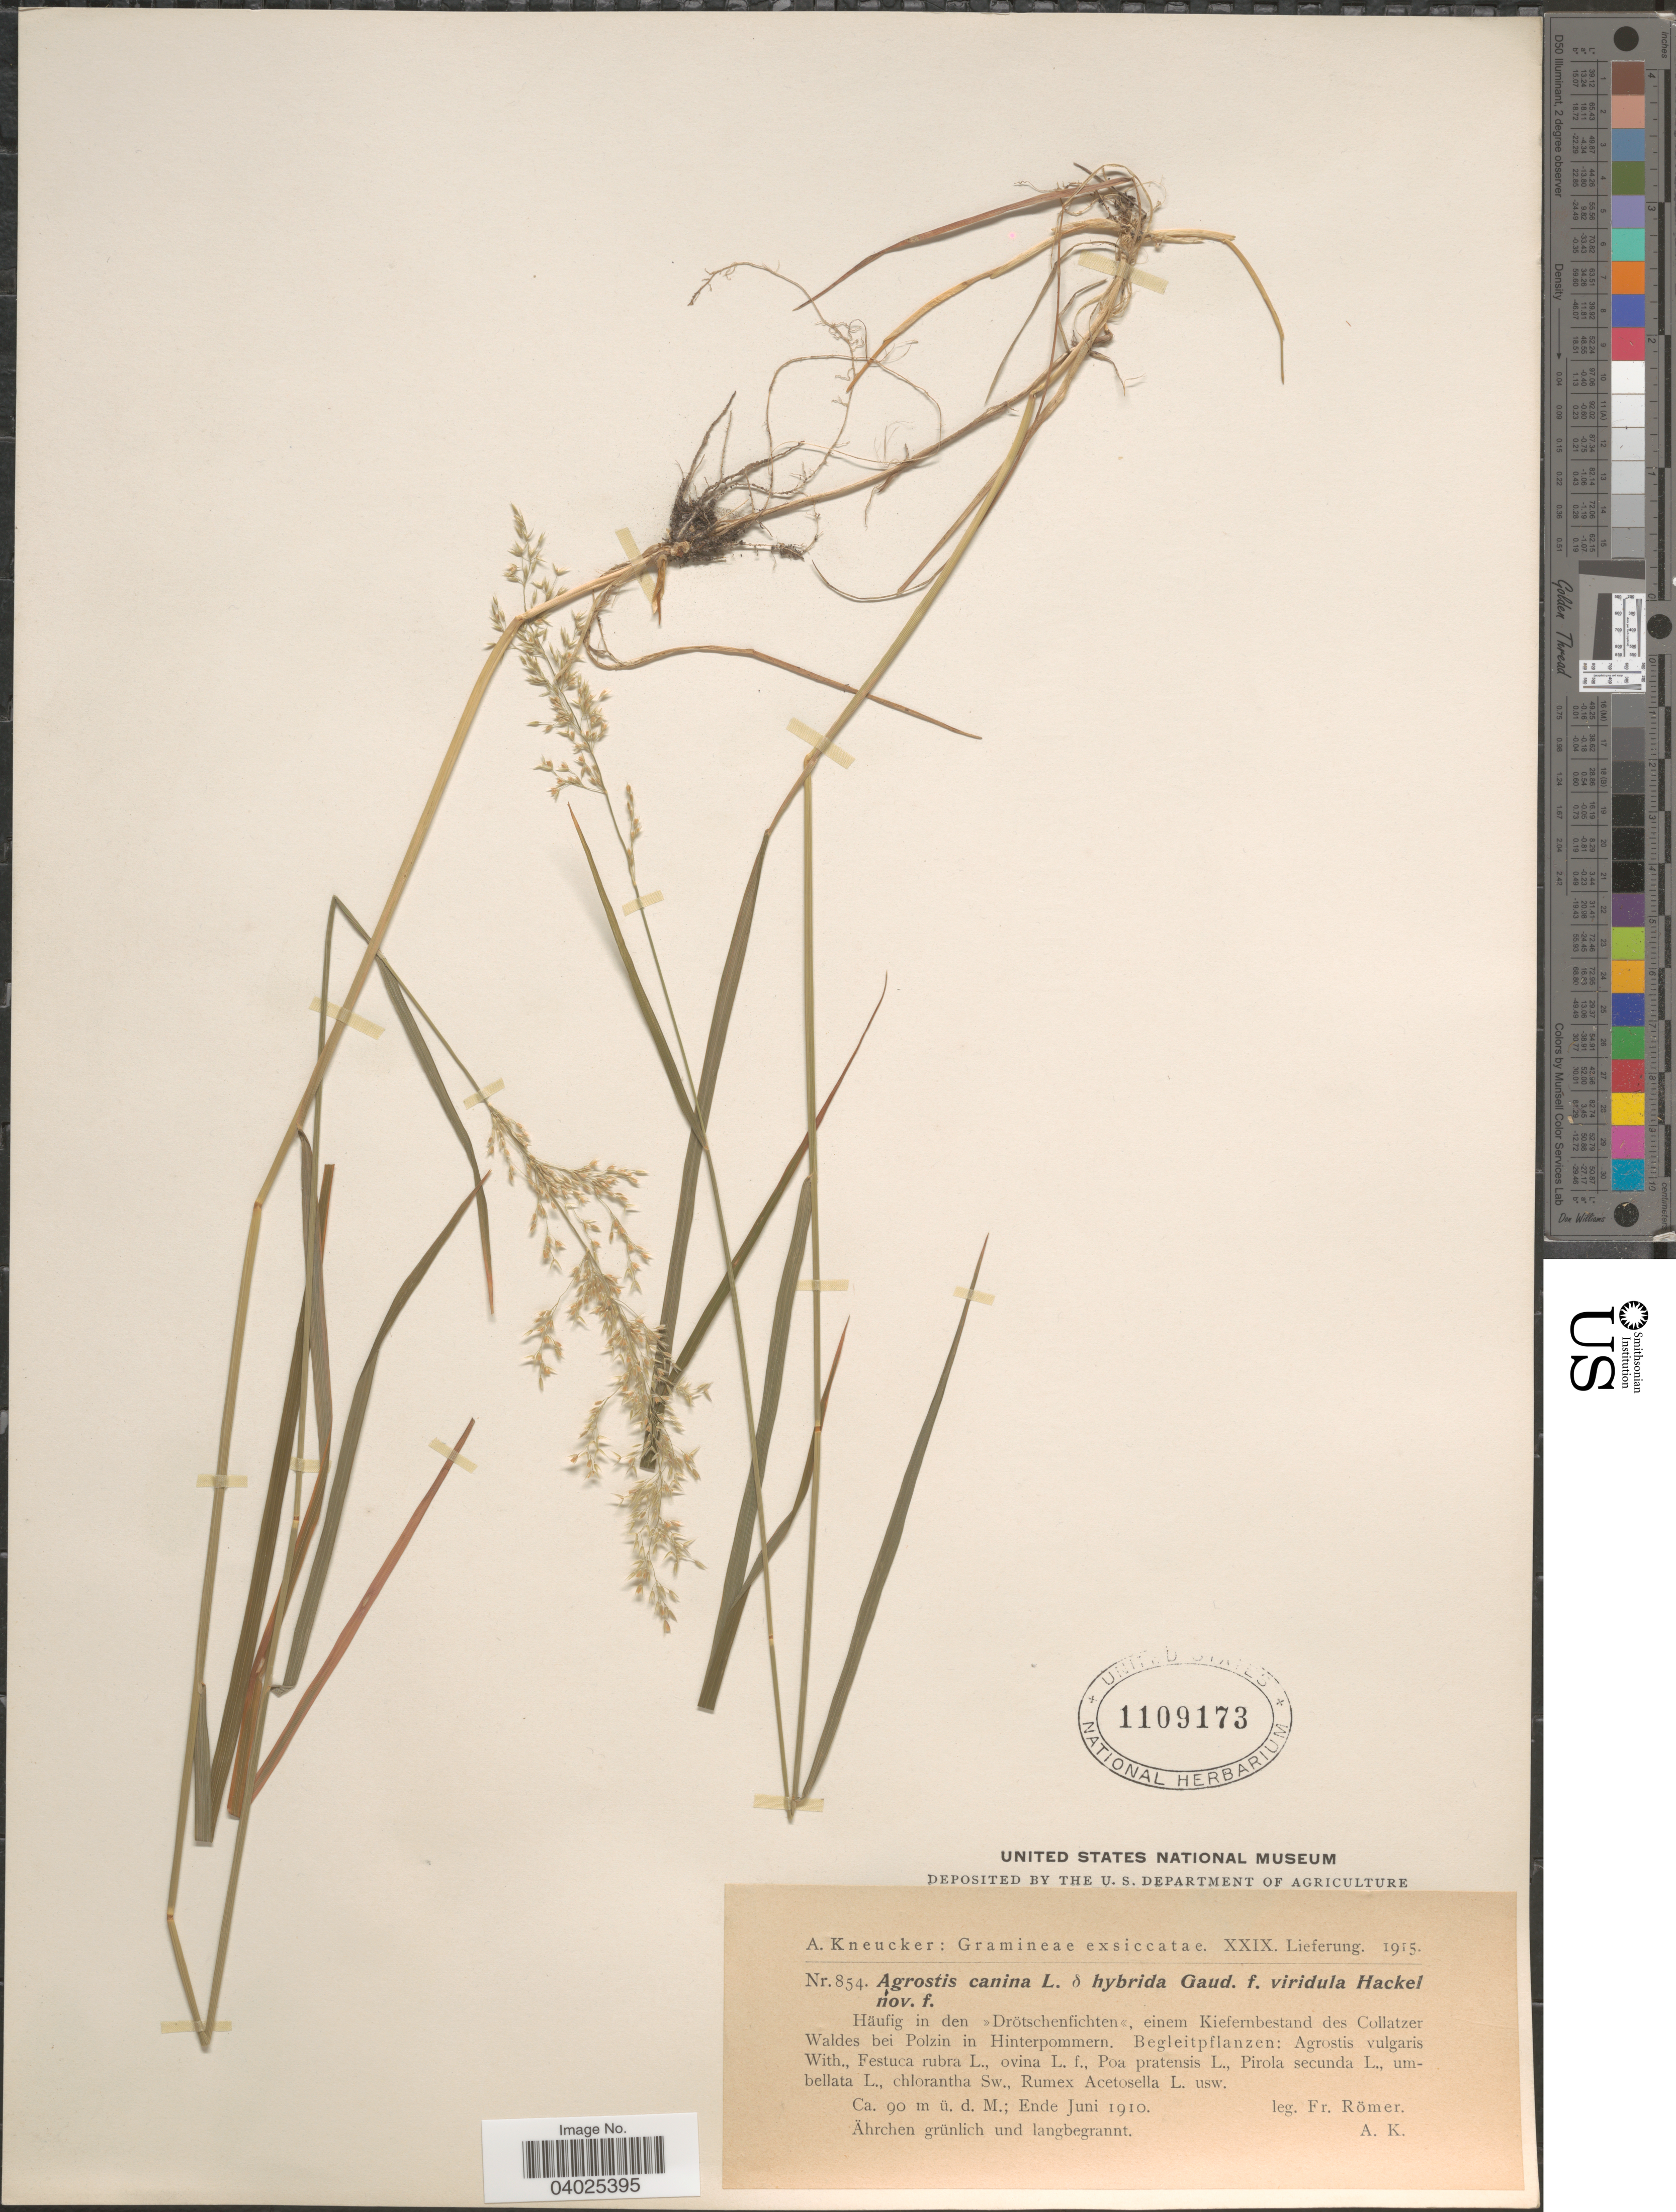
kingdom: Plantae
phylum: Tracheophyta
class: Liliopsida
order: Poales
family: Poaceae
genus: Agrostis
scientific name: Agrostis canina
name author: L.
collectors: F. Römer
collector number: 854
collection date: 1910-06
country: Poland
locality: Häufig in den »Drötschenfichten«, einem Kiefernbestand des Collatzer Waldes bei Polzin in Hinterpommern.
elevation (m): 90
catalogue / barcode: US 1109173